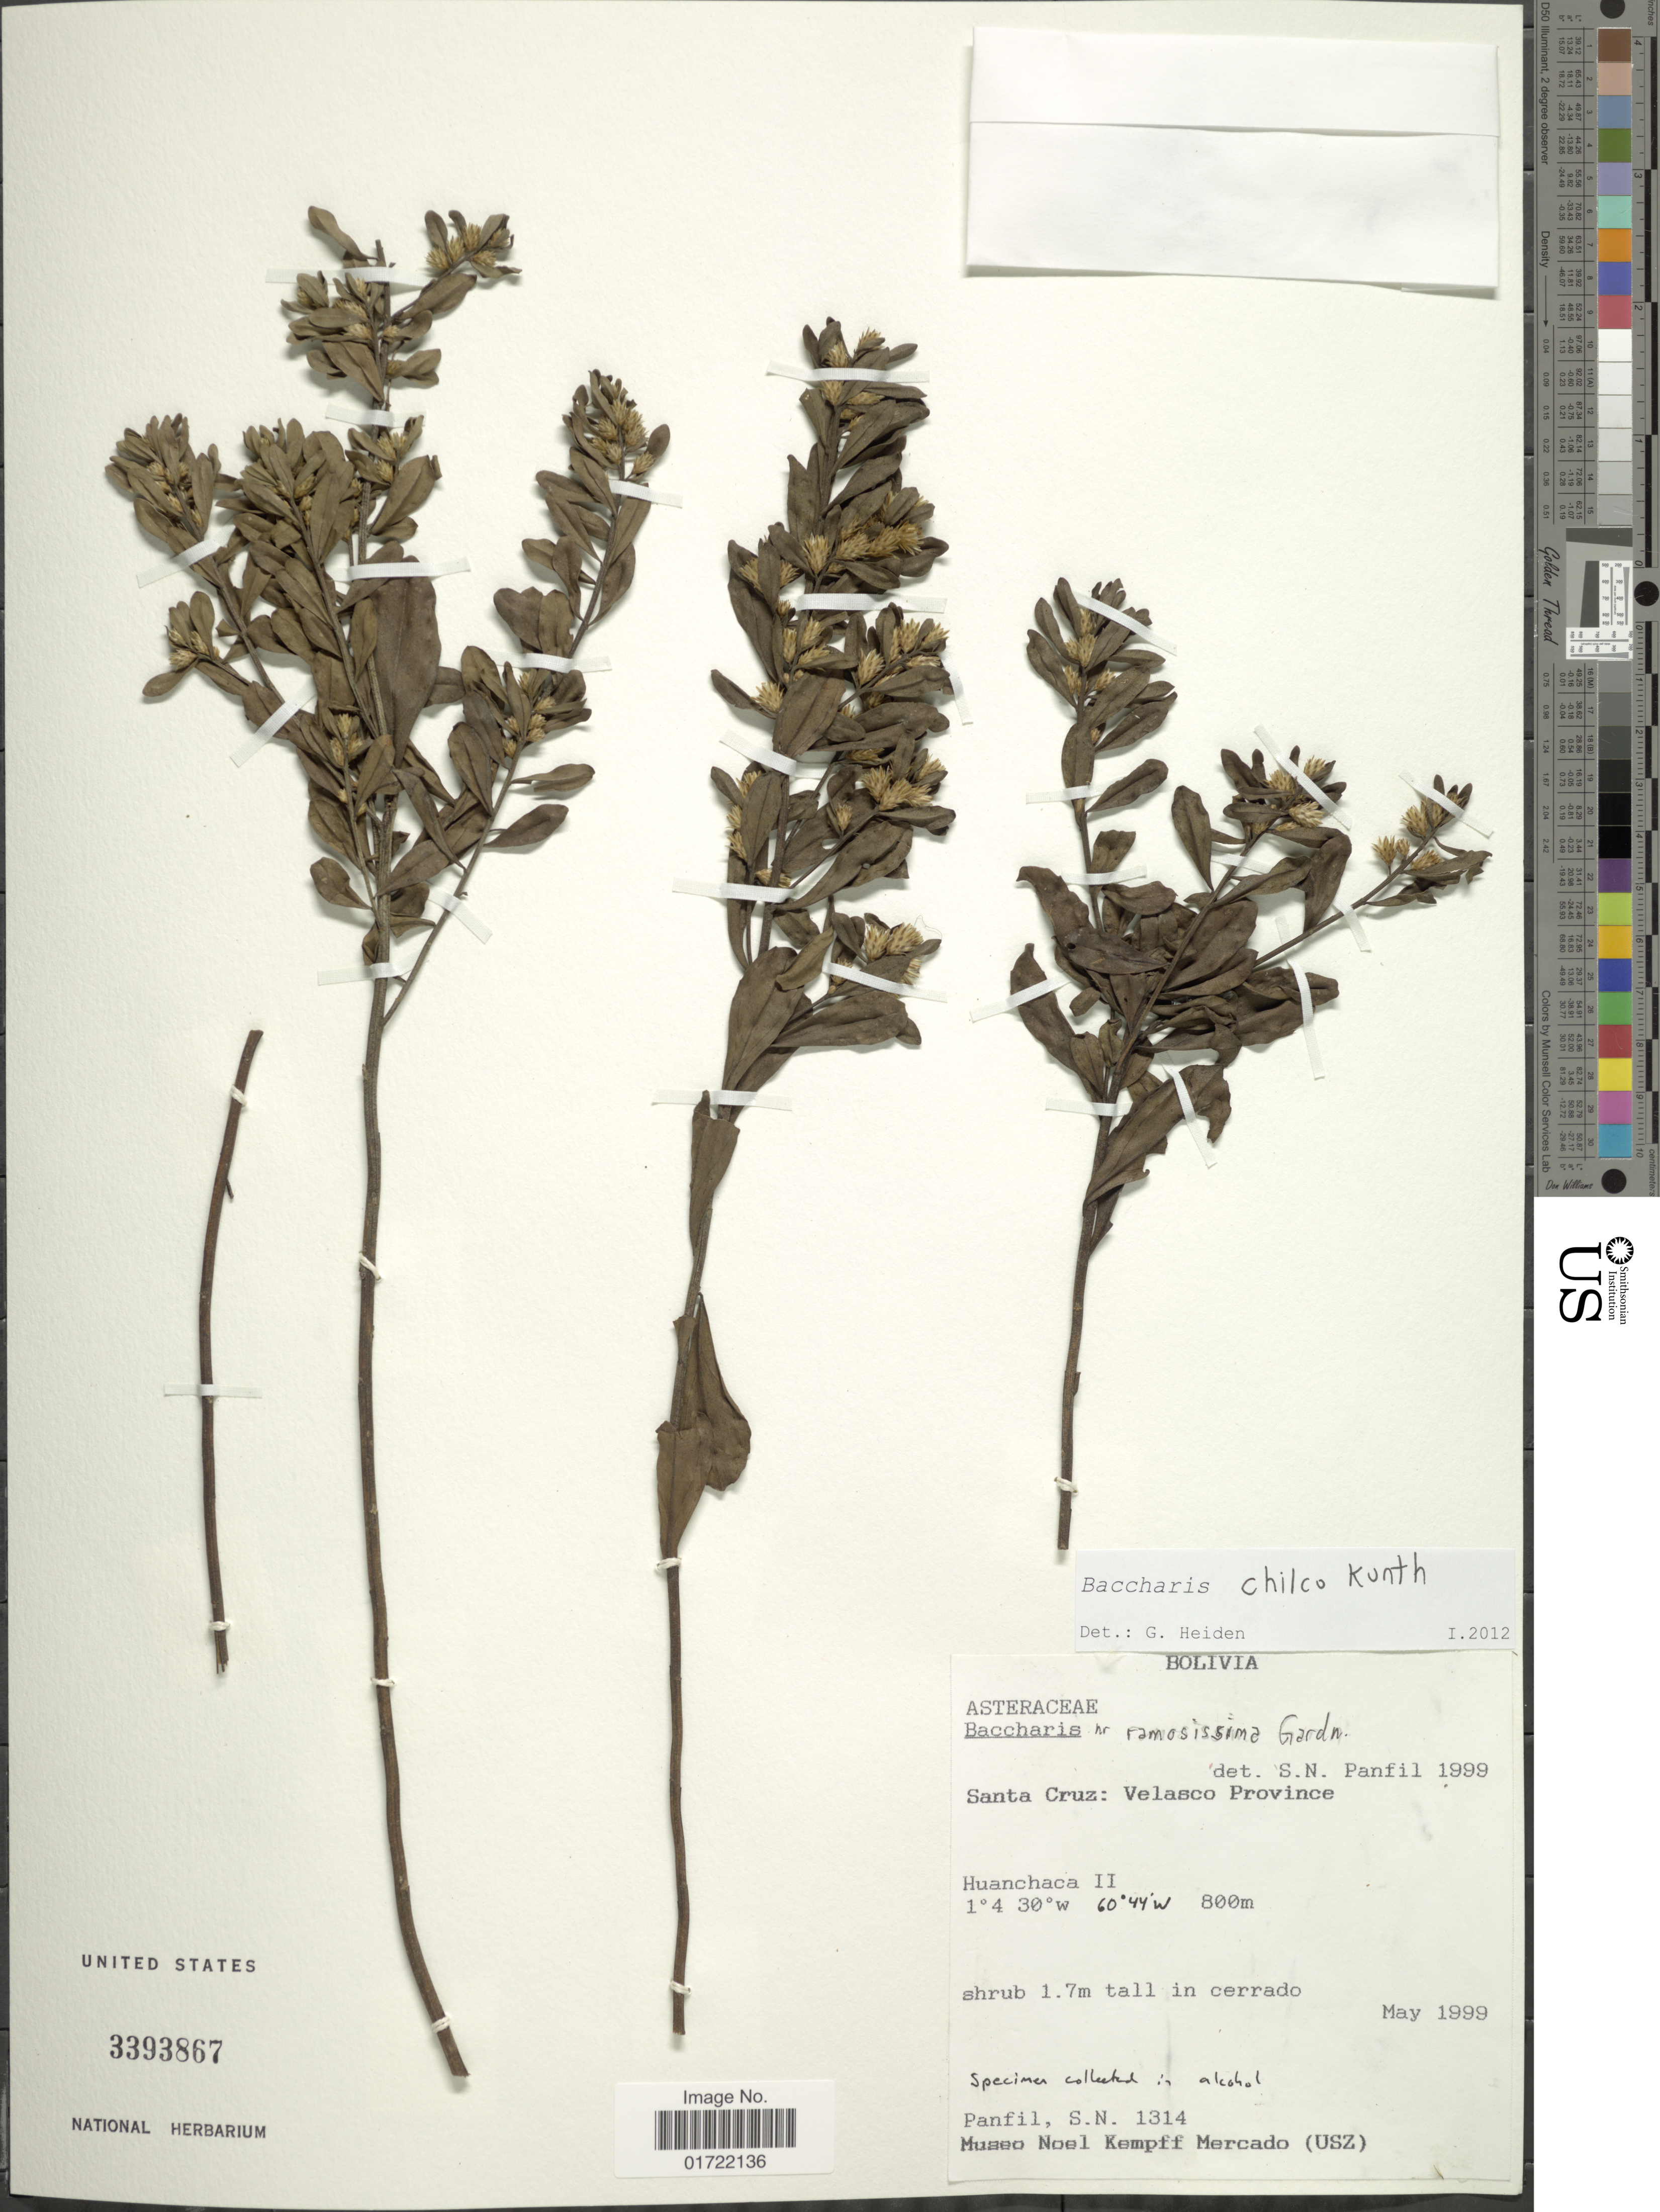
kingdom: Plantae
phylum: Tracheophyta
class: Magnoliopsida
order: Asterales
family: Asteraceae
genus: Baccharis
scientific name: Baccharis chilco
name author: Kunth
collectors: S. Panfil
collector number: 1314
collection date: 1999-05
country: Bolivia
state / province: Santa Cruz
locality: Velasco Province, Huanchaca II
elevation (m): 800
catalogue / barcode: US 3393867